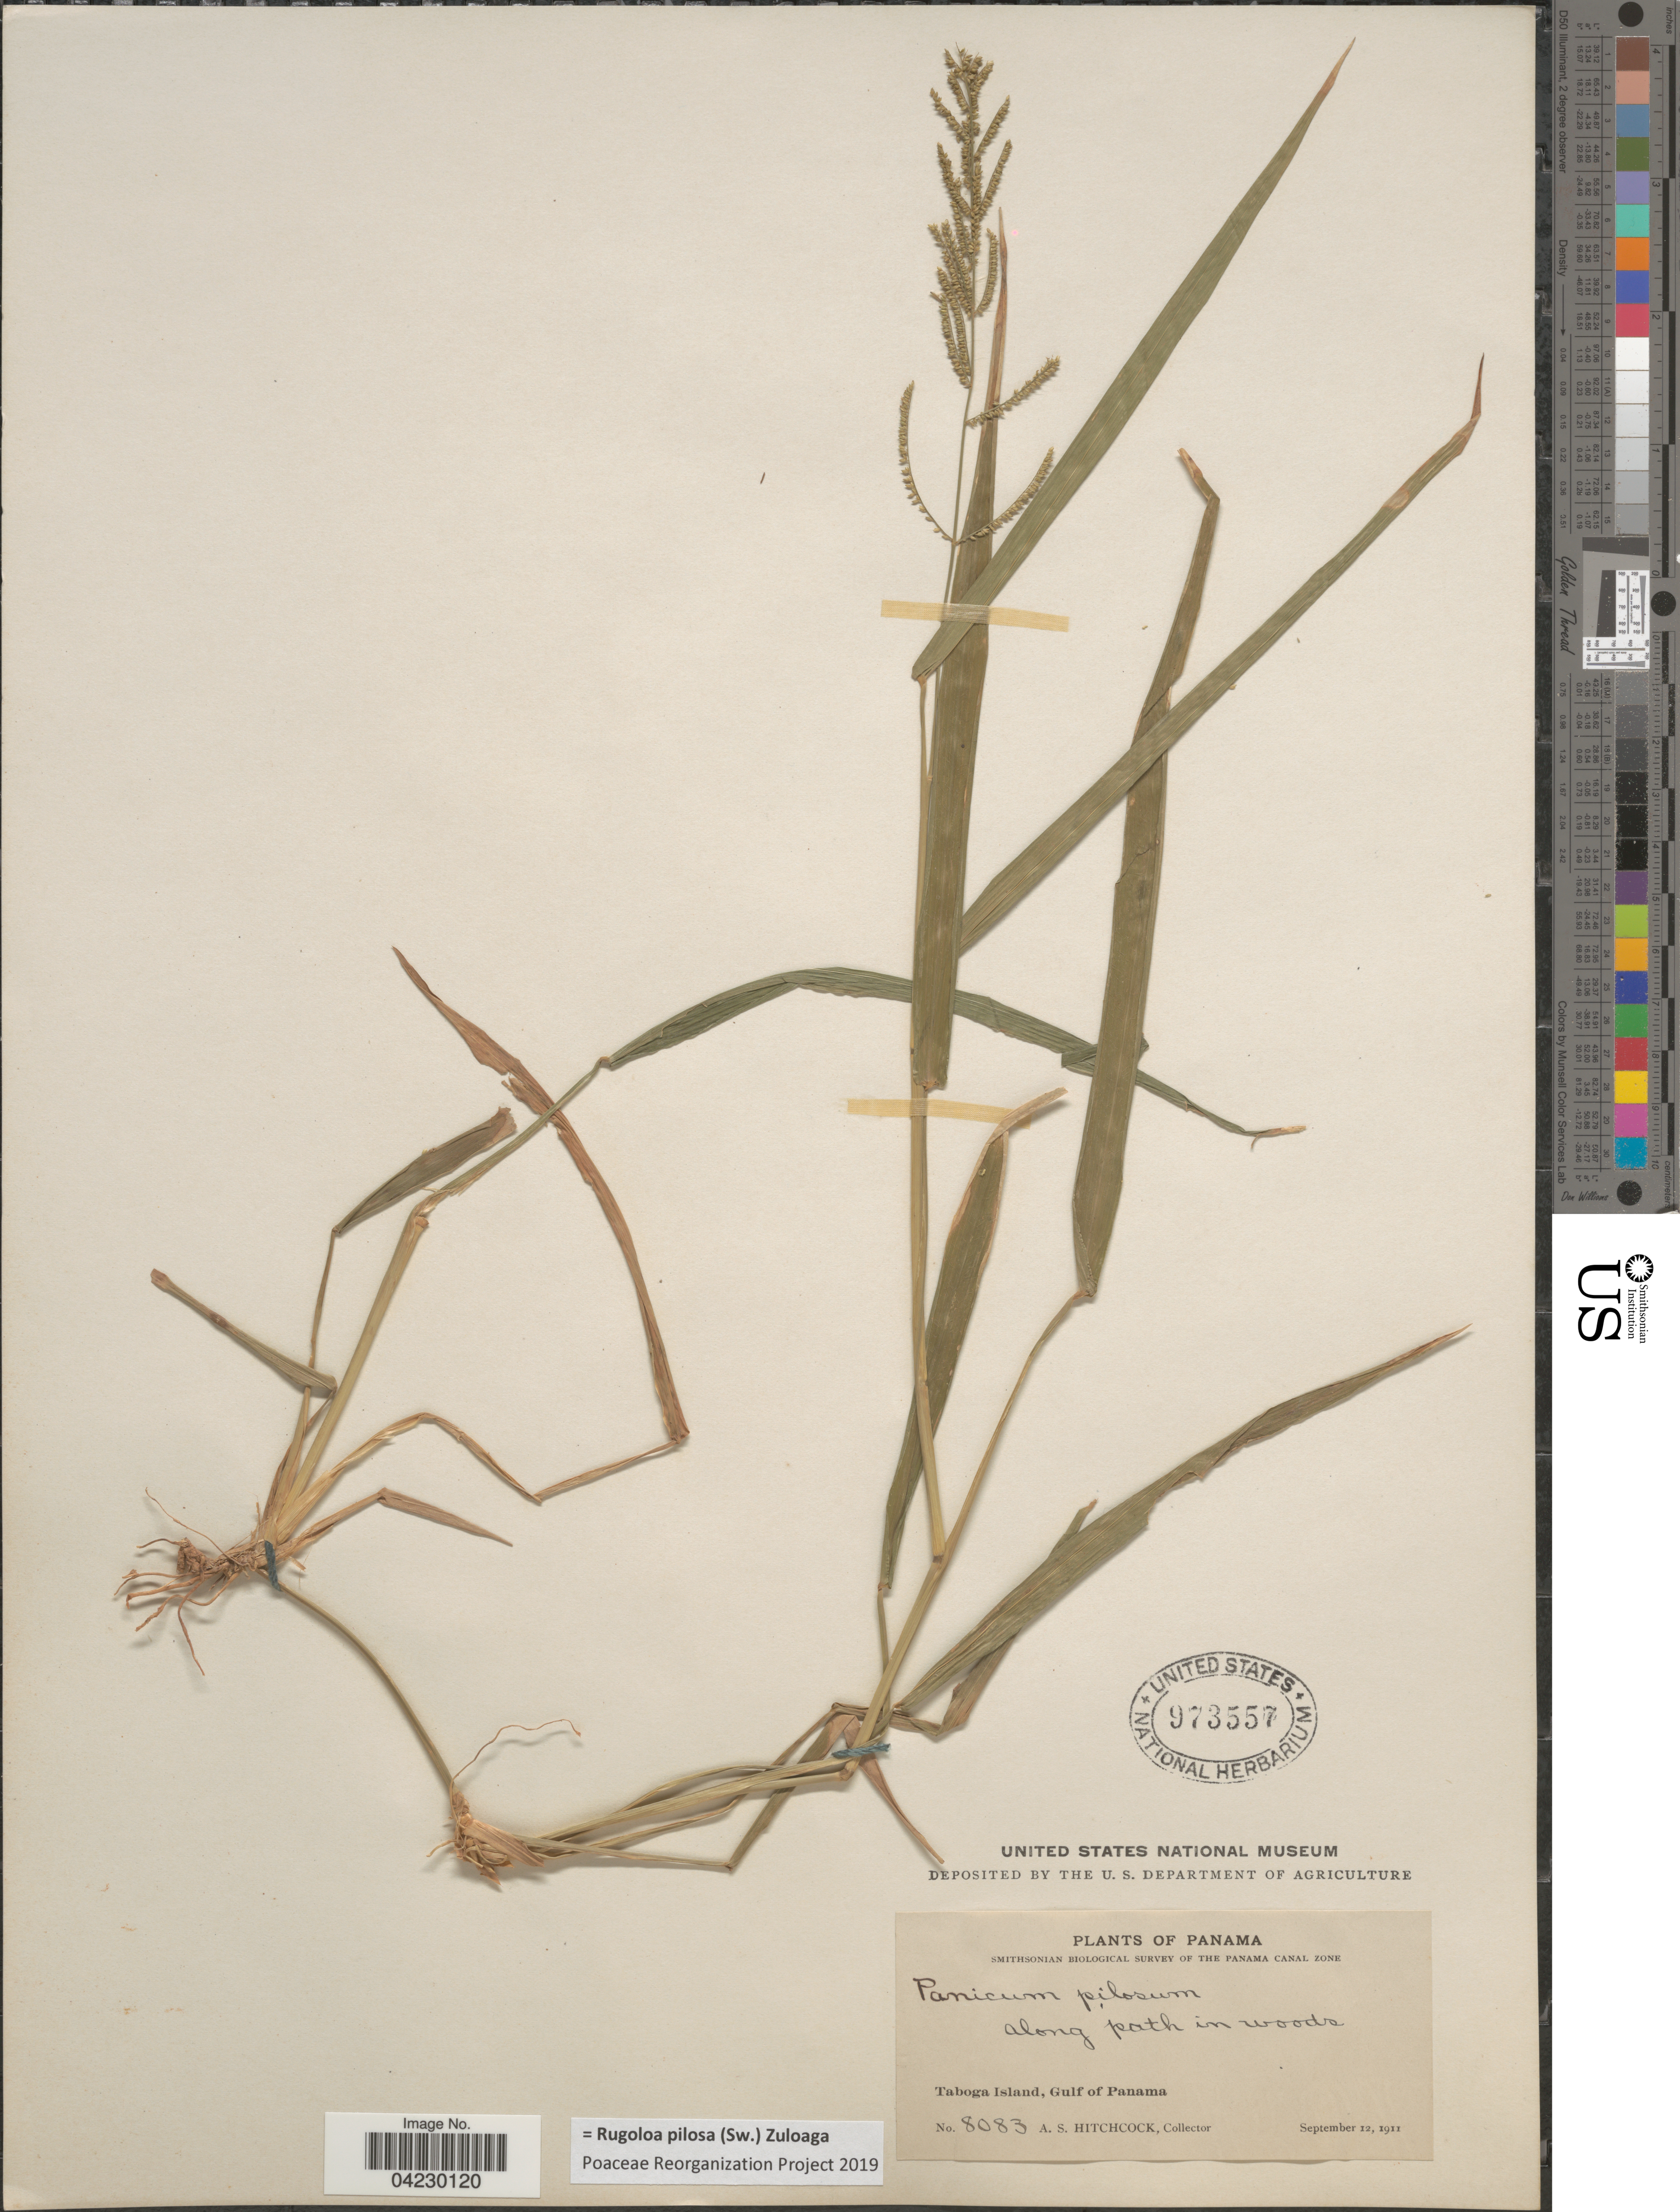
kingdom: Plantae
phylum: Tracheophyta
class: Liliopsida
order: Poales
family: Poaceae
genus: Rugoloa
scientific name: Rugoloa pilosa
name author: (Sw.) Zuloaga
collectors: A. S. Hitchcock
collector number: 8083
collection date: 1911-09-12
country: Panama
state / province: Panamá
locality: Smithsonian Biological Survey of the Panama Canal Zone. Along path in woods. Taboga Island, Gulf of Panama.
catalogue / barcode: US 973557